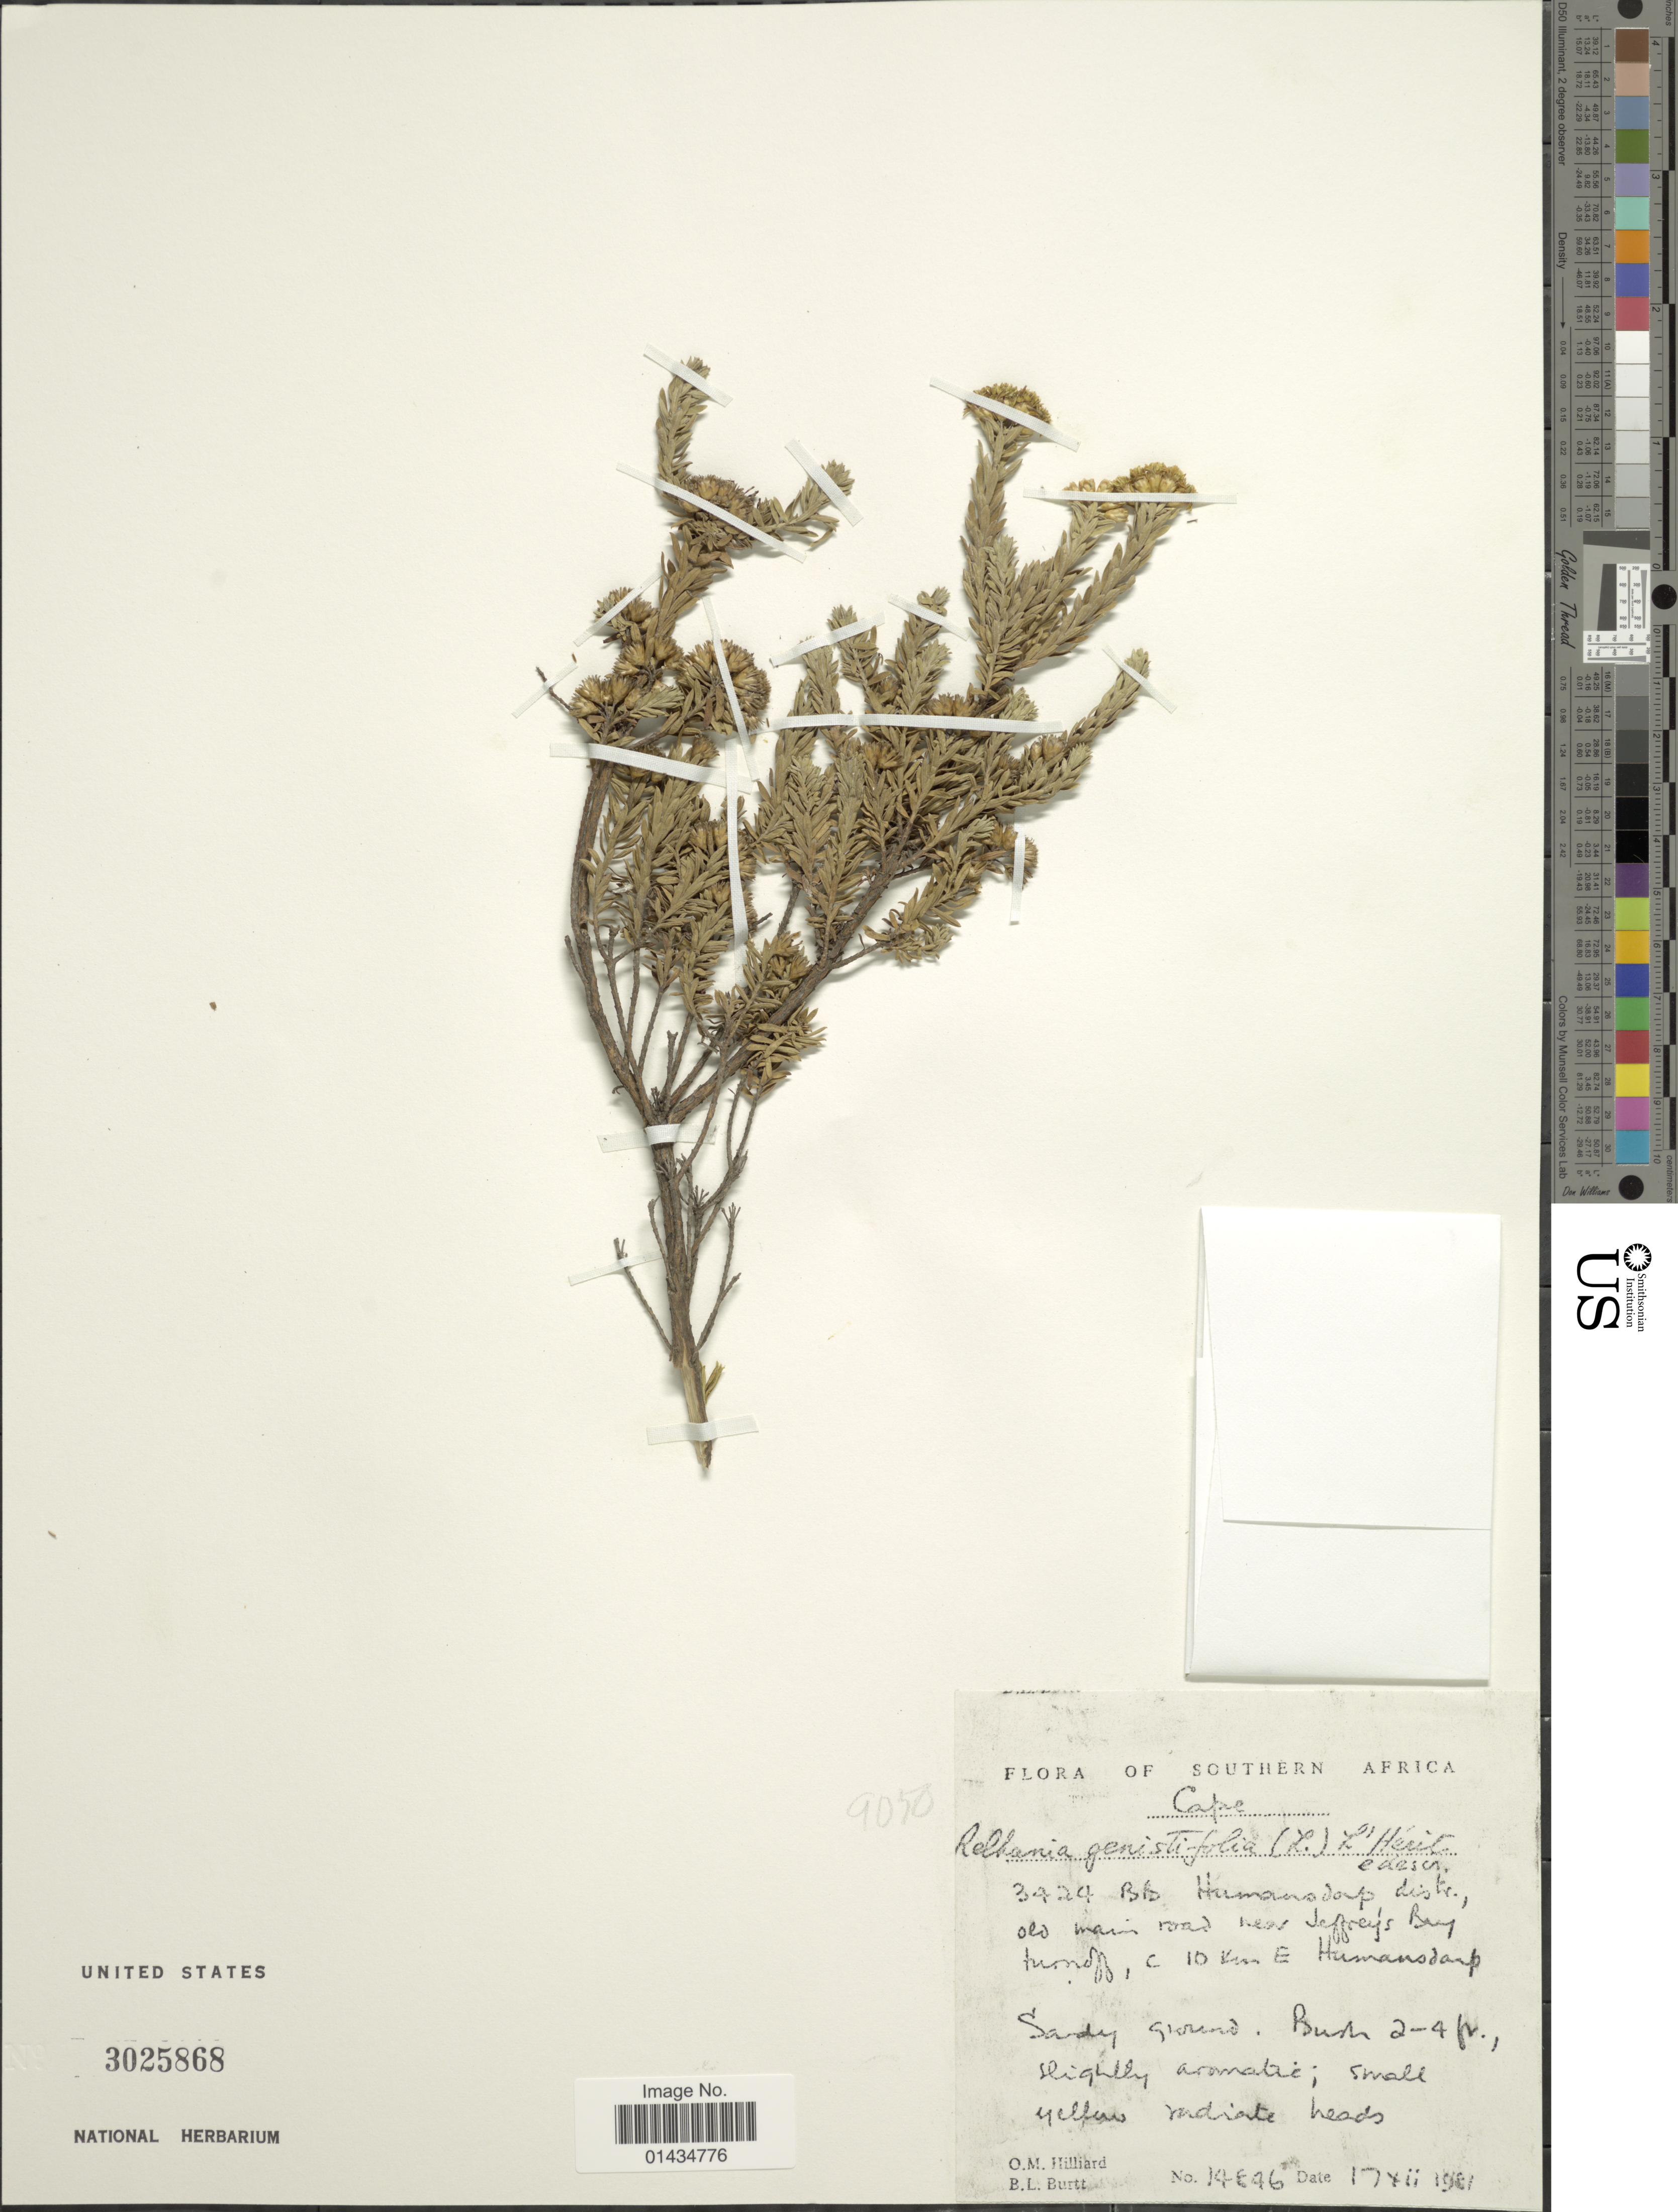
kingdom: Plantae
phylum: Tracheophyta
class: Magnoliopsida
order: Asterales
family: Asteraceae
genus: Relhania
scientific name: Relhania genistaefolia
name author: (L.) L'Hér.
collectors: O. M. Hilliard & B. L. Burtt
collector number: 14846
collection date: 1981-12-17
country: South Africa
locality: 3424 BB Humansdorp distr. old main road near Jeffrey's Bay turnoff, c 10 km E Humansdorp.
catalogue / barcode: US 3025868